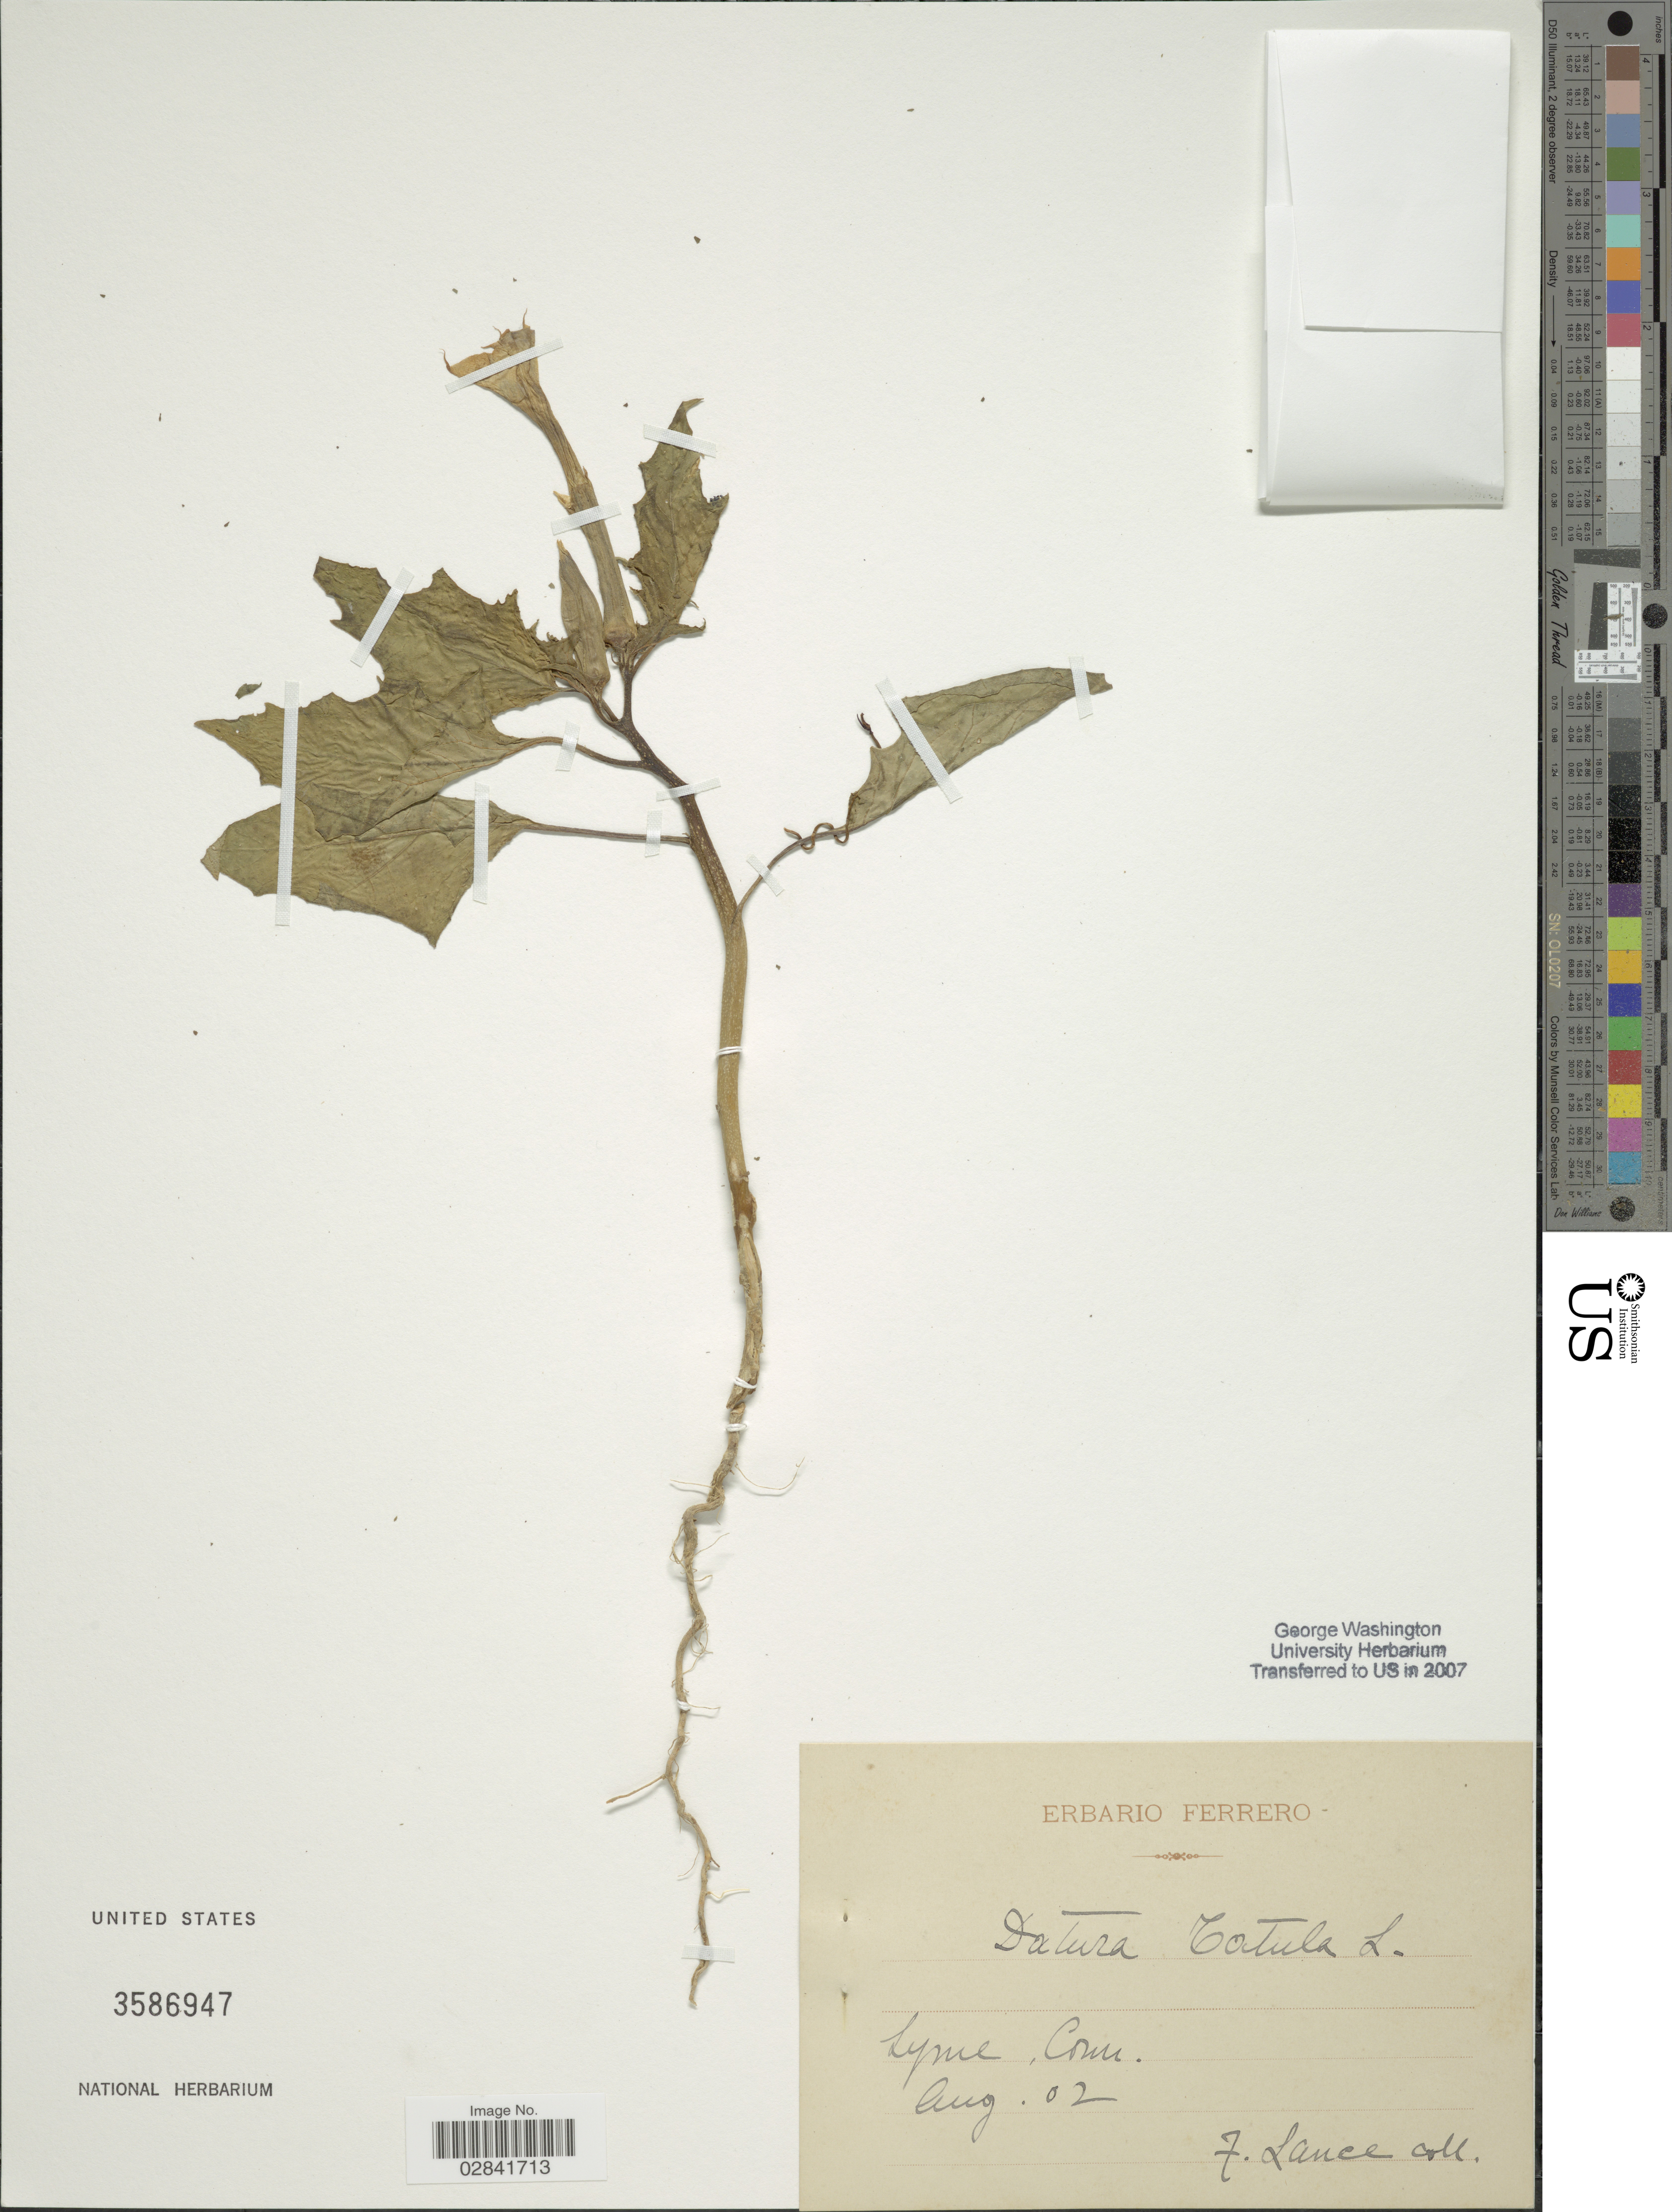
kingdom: Plantae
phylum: Tracheophyta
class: Magnoliopsida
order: Solanales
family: Solanaceae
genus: Datura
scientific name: Datura stramonium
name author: L.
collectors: F. Lance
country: United States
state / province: Connecticut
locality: Lyme.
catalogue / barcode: US 3586947